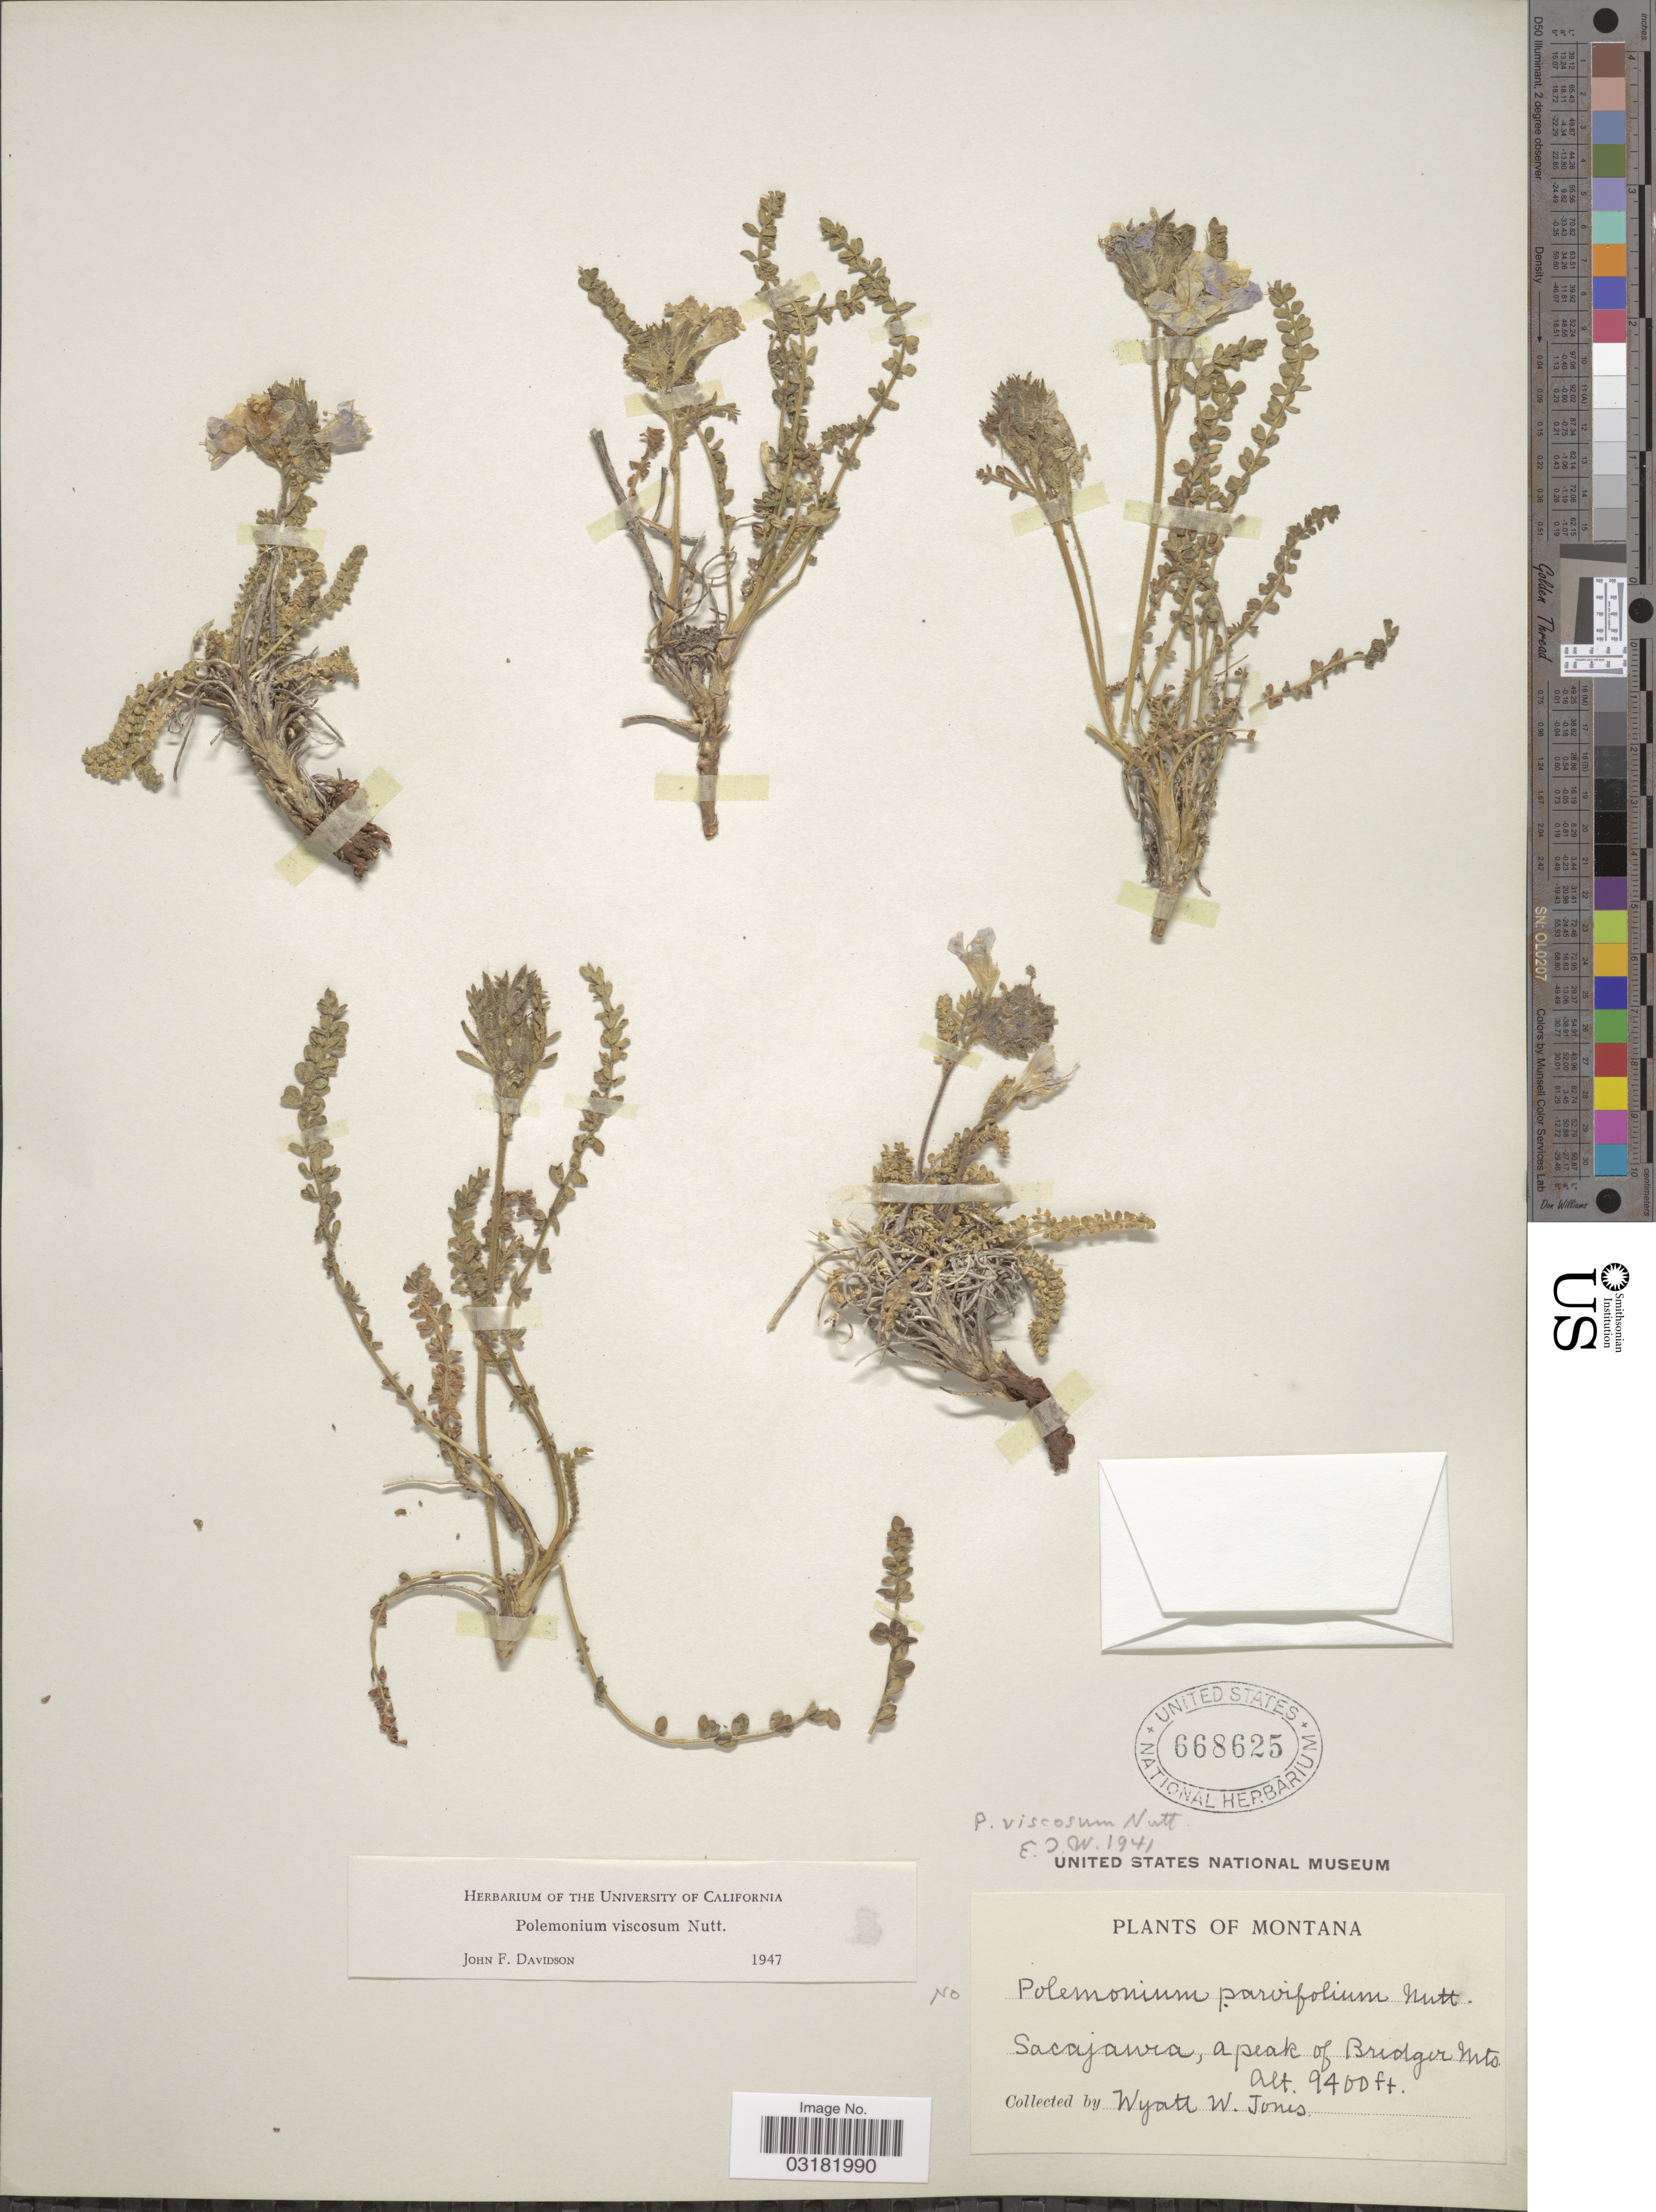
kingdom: Plantae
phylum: Tracheophyta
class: Magnoliopsida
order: Ericales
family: Polemoniaceae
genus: Polemonium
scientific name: Polemonium viscosum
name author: Nutt.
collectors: W. W. Jones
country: United States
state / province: Montana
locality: Sacajawia, a peak of Bridger Mts.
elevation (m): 2865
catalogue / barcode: US 668625